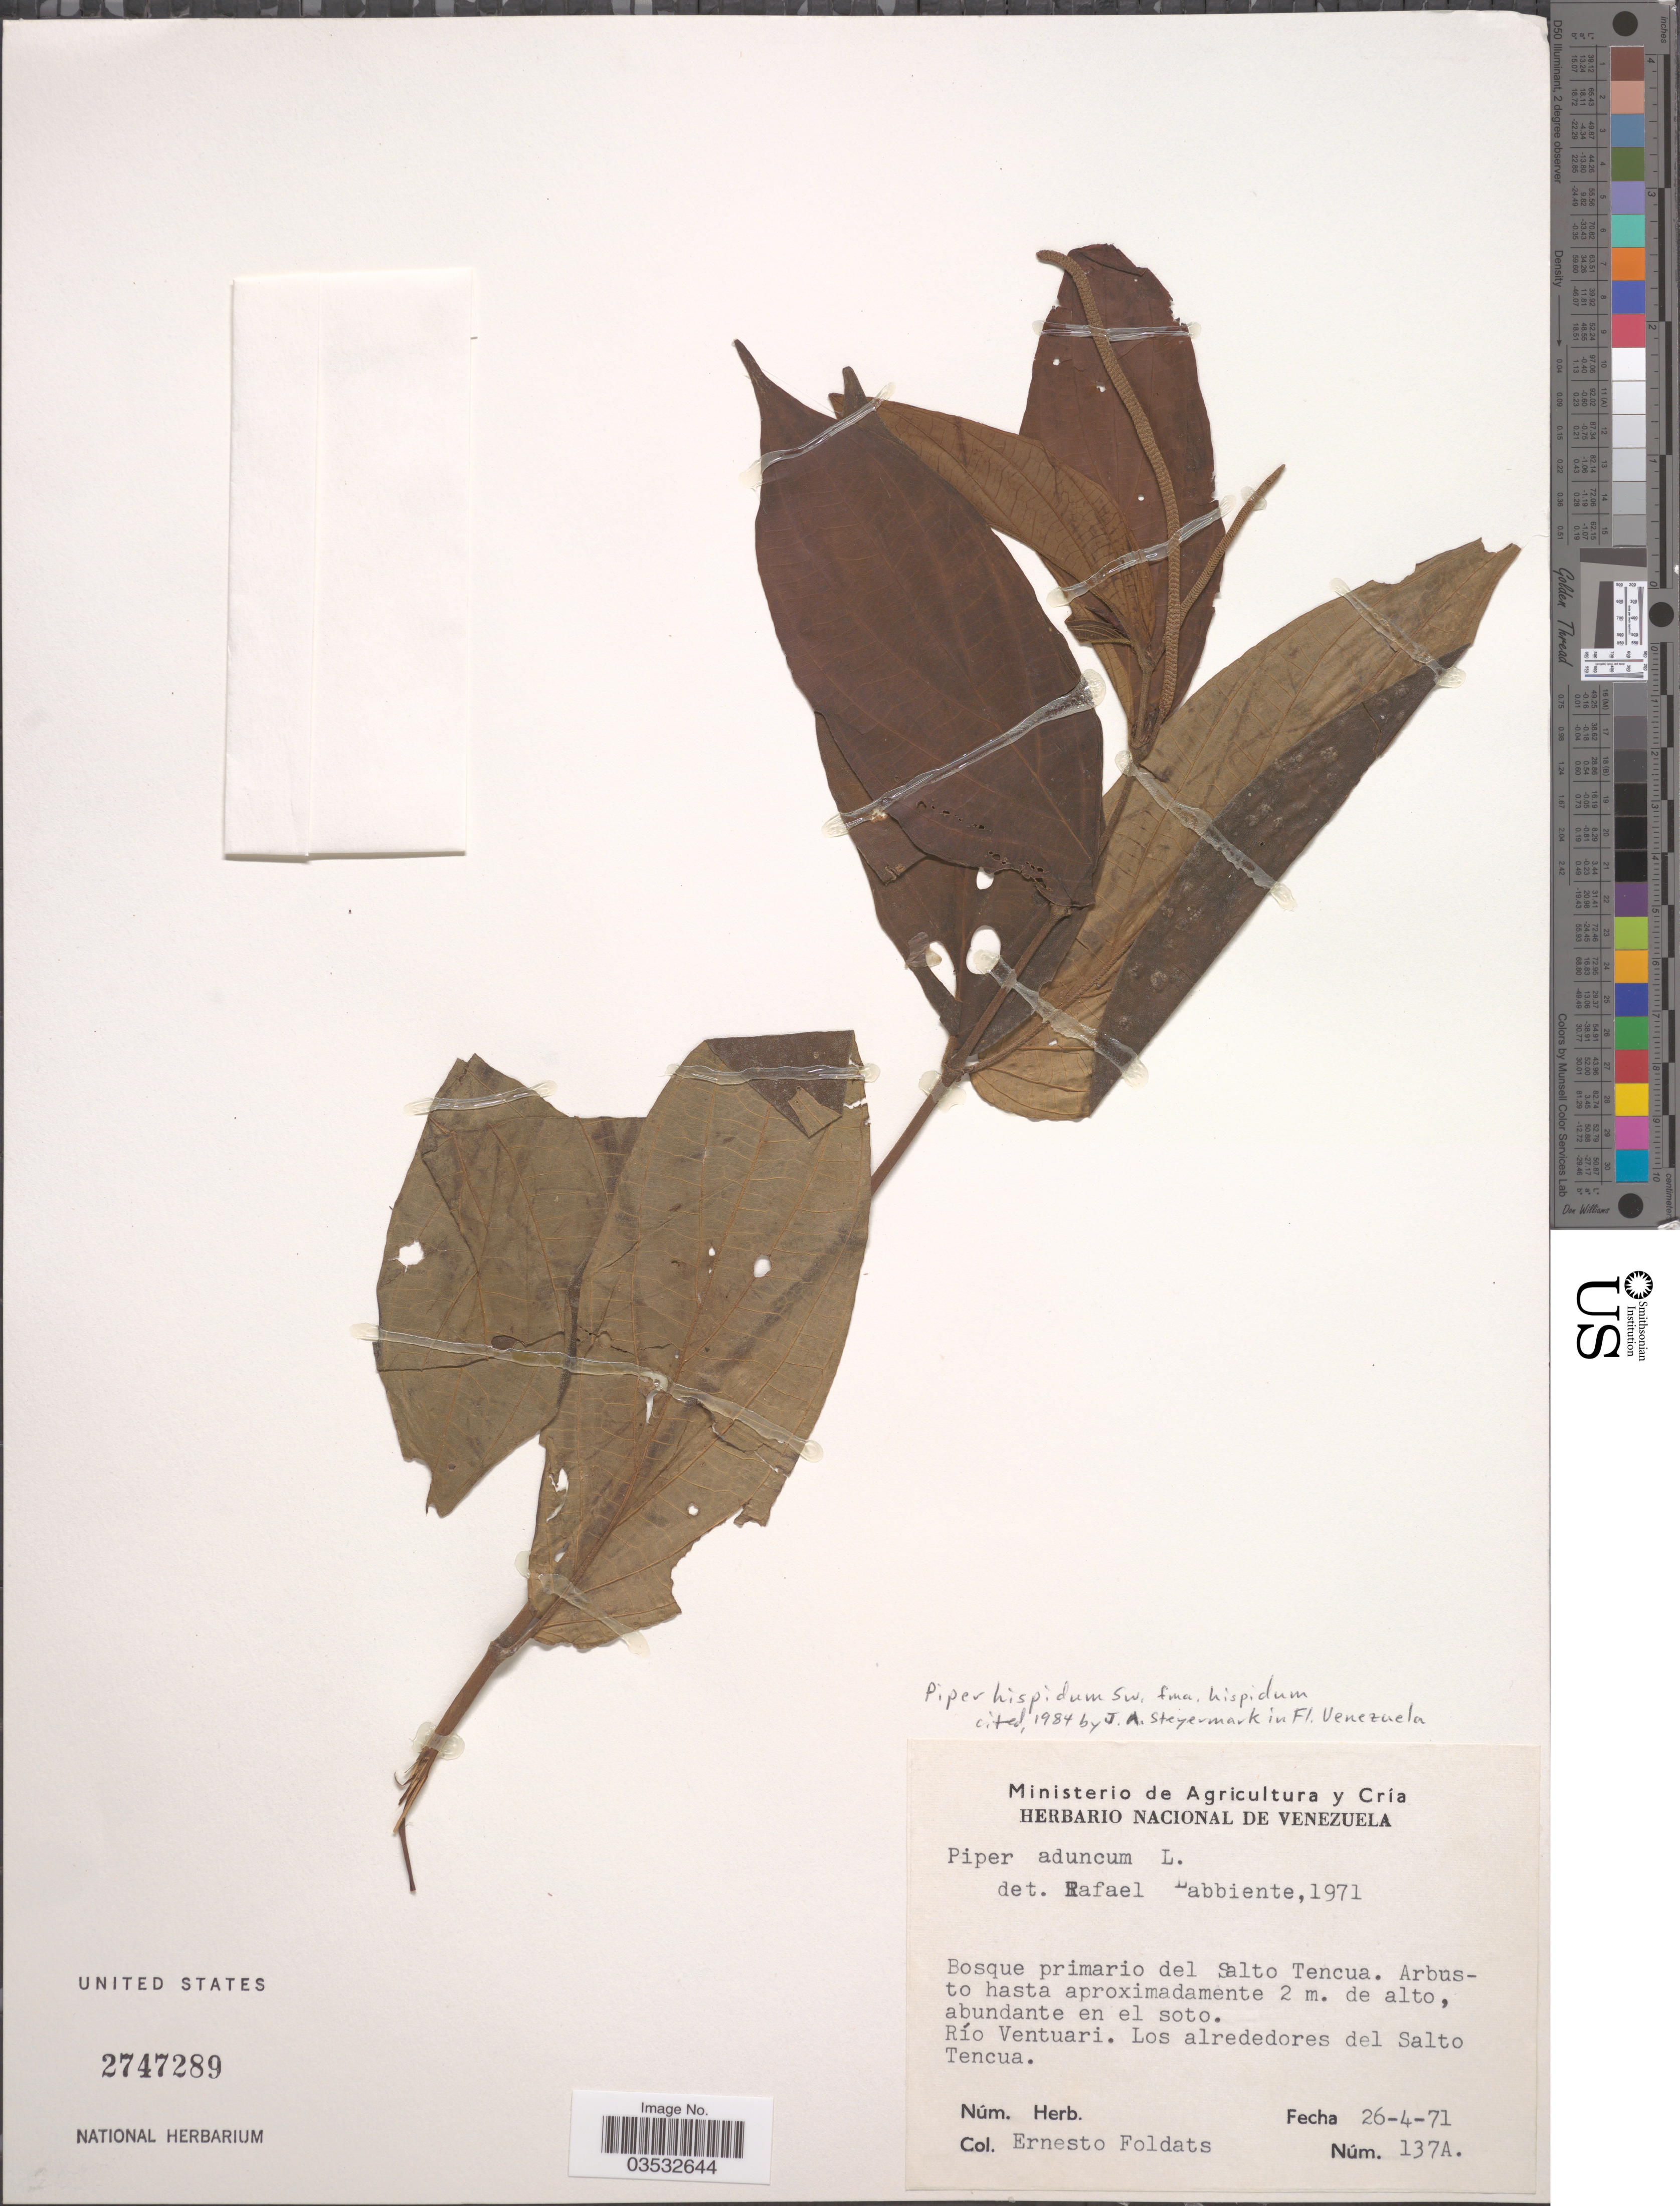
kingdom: Plantae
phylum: Tracheophyta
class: Magnoliopsida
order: Piperales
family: Piperaceae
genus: Piper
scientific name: Piper hispidum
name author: Sw.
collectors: E. Foldats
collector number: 137A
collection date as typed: Transcribed d/m/y: 26/4/71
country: Venezuela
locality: Bosque primario del Salto Tencua. Río Ventuari. Los alrededores del Salto Tencua.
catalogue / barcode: US 2747289